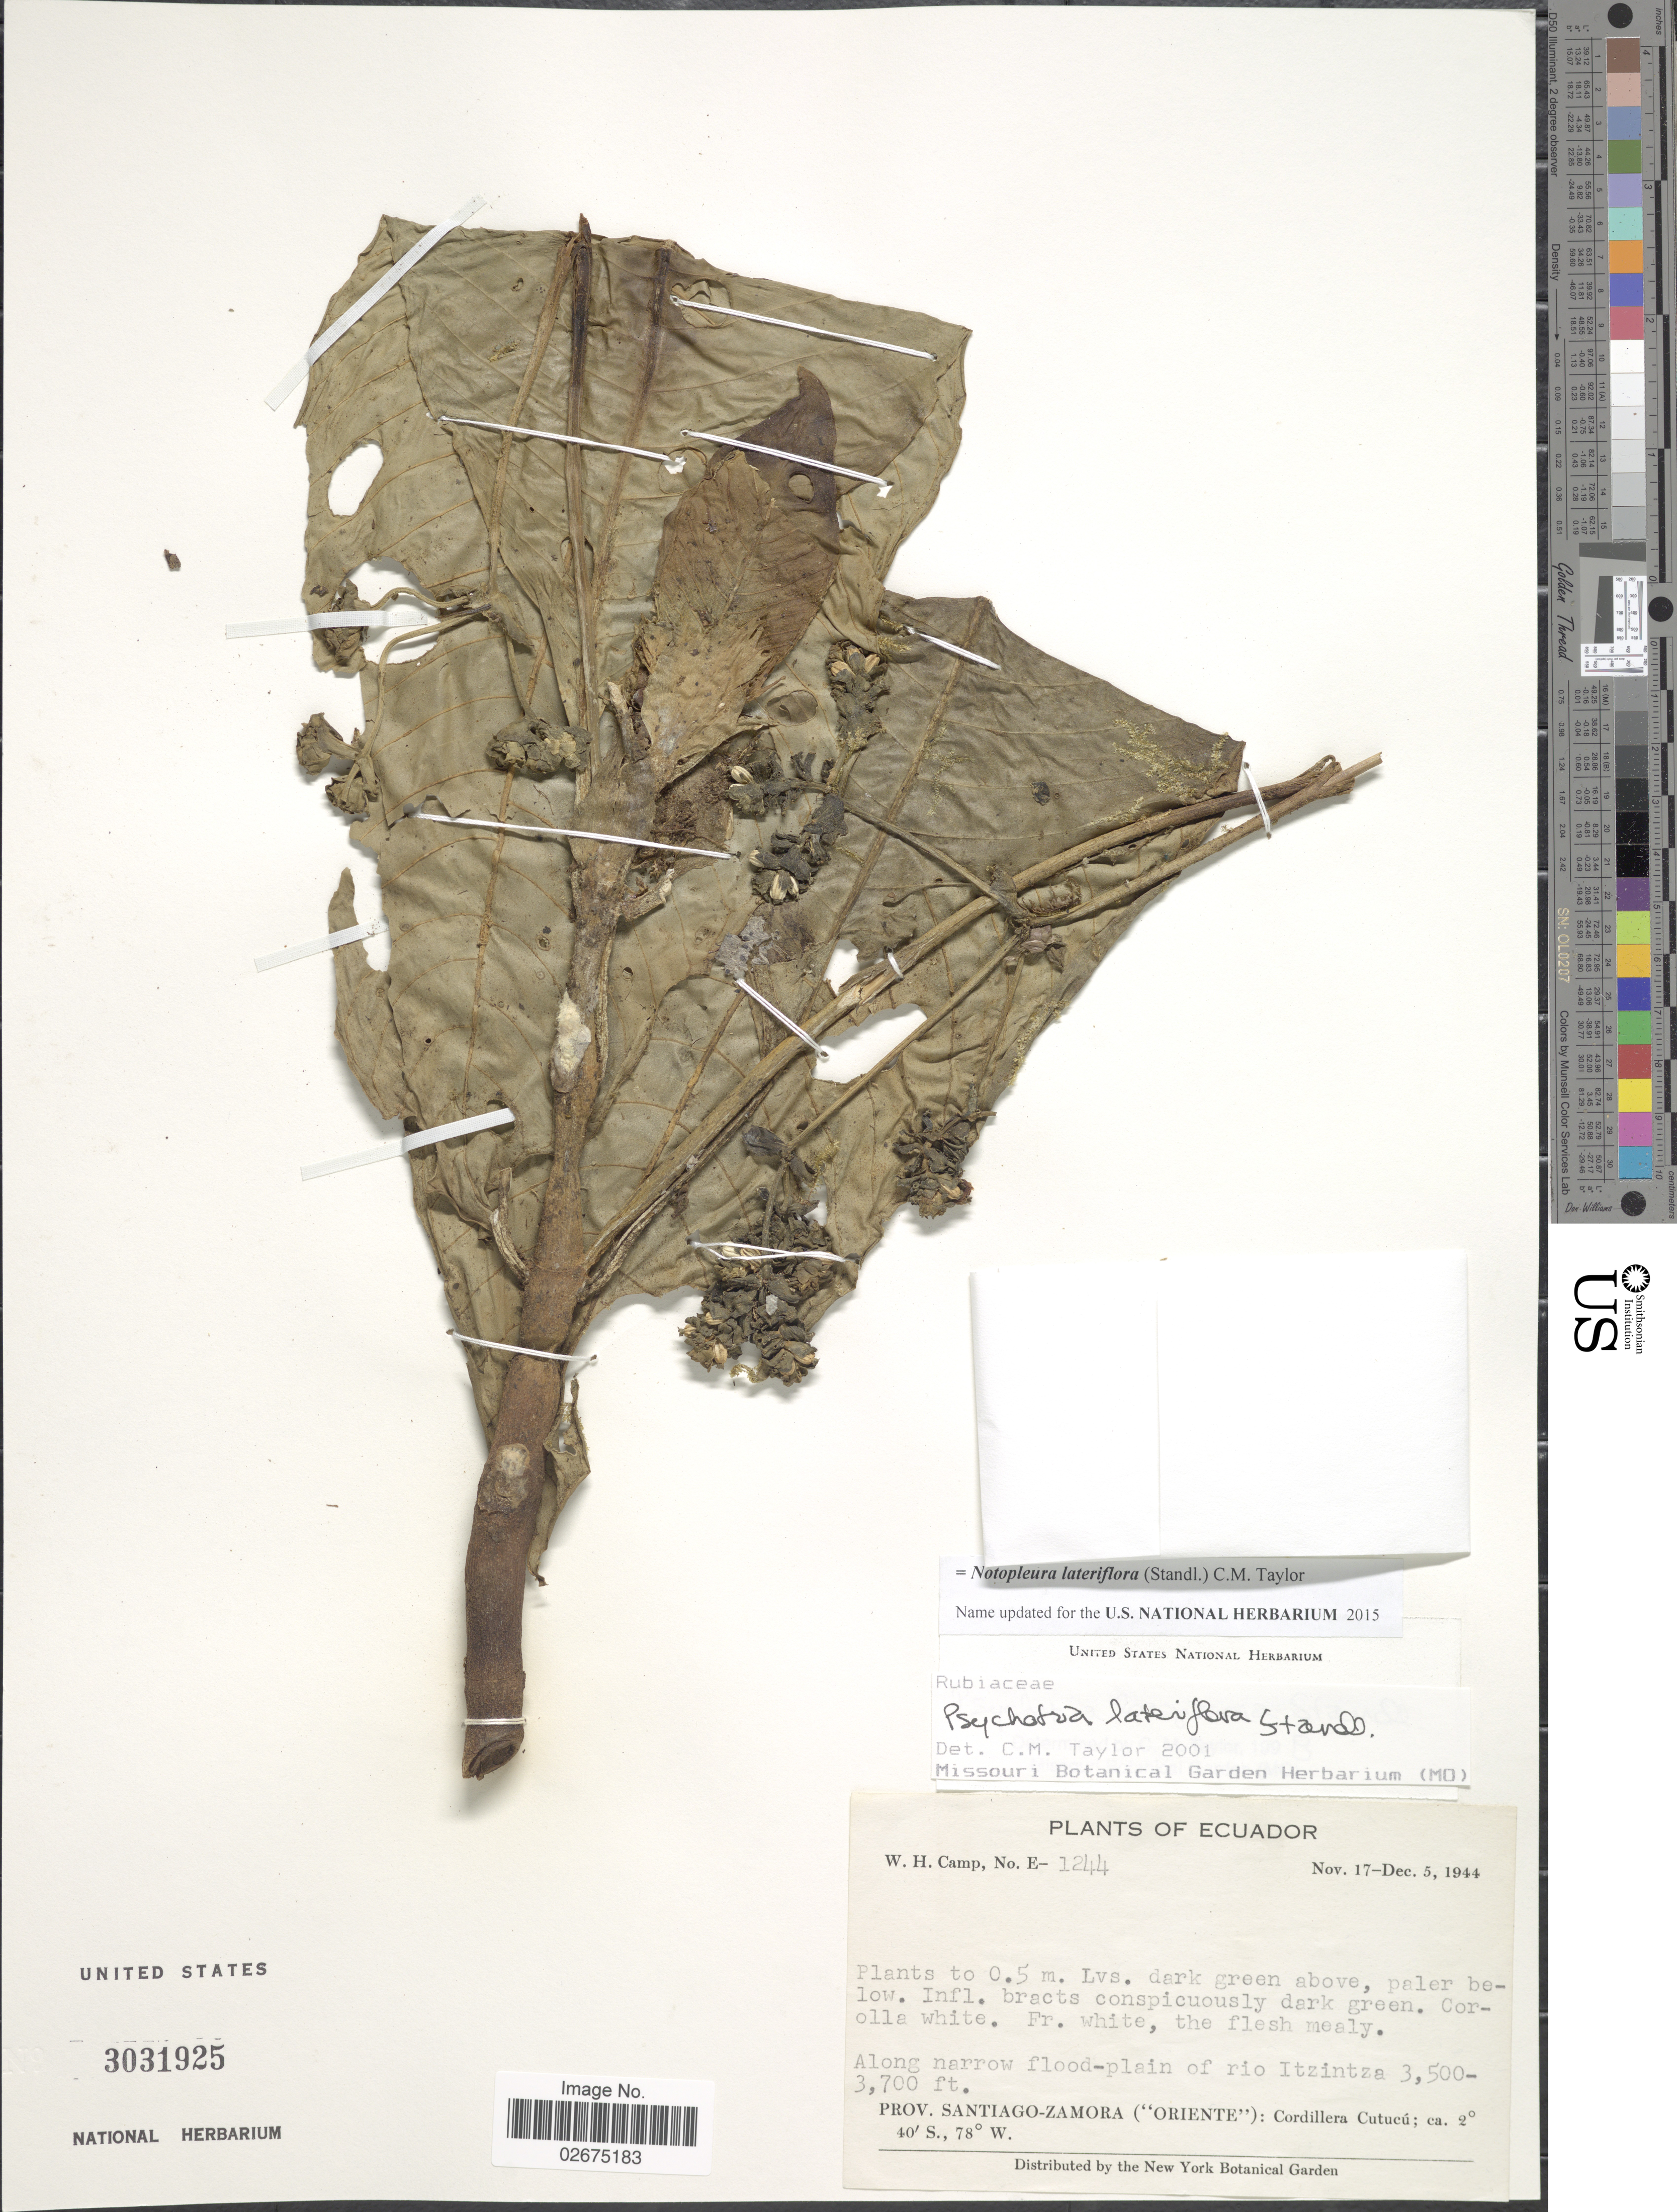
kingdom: Plantae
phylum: Tracheophyta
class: Magnoliopsida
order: Gentianales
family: Rubiaceae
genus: Notopleura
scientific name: Notopleura lateriflora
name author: (Standl.) C.M. Taylor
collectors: W. H. Camp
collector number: E-1244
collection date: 1944-11-17/1944-12-05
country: Ecuador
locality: Along narrow flood-plain of rio Itzintza. Prov. Santiago-Zamora ("Oriente"): Cordillera Cutucu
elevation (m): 1067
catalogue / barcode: US 3031925